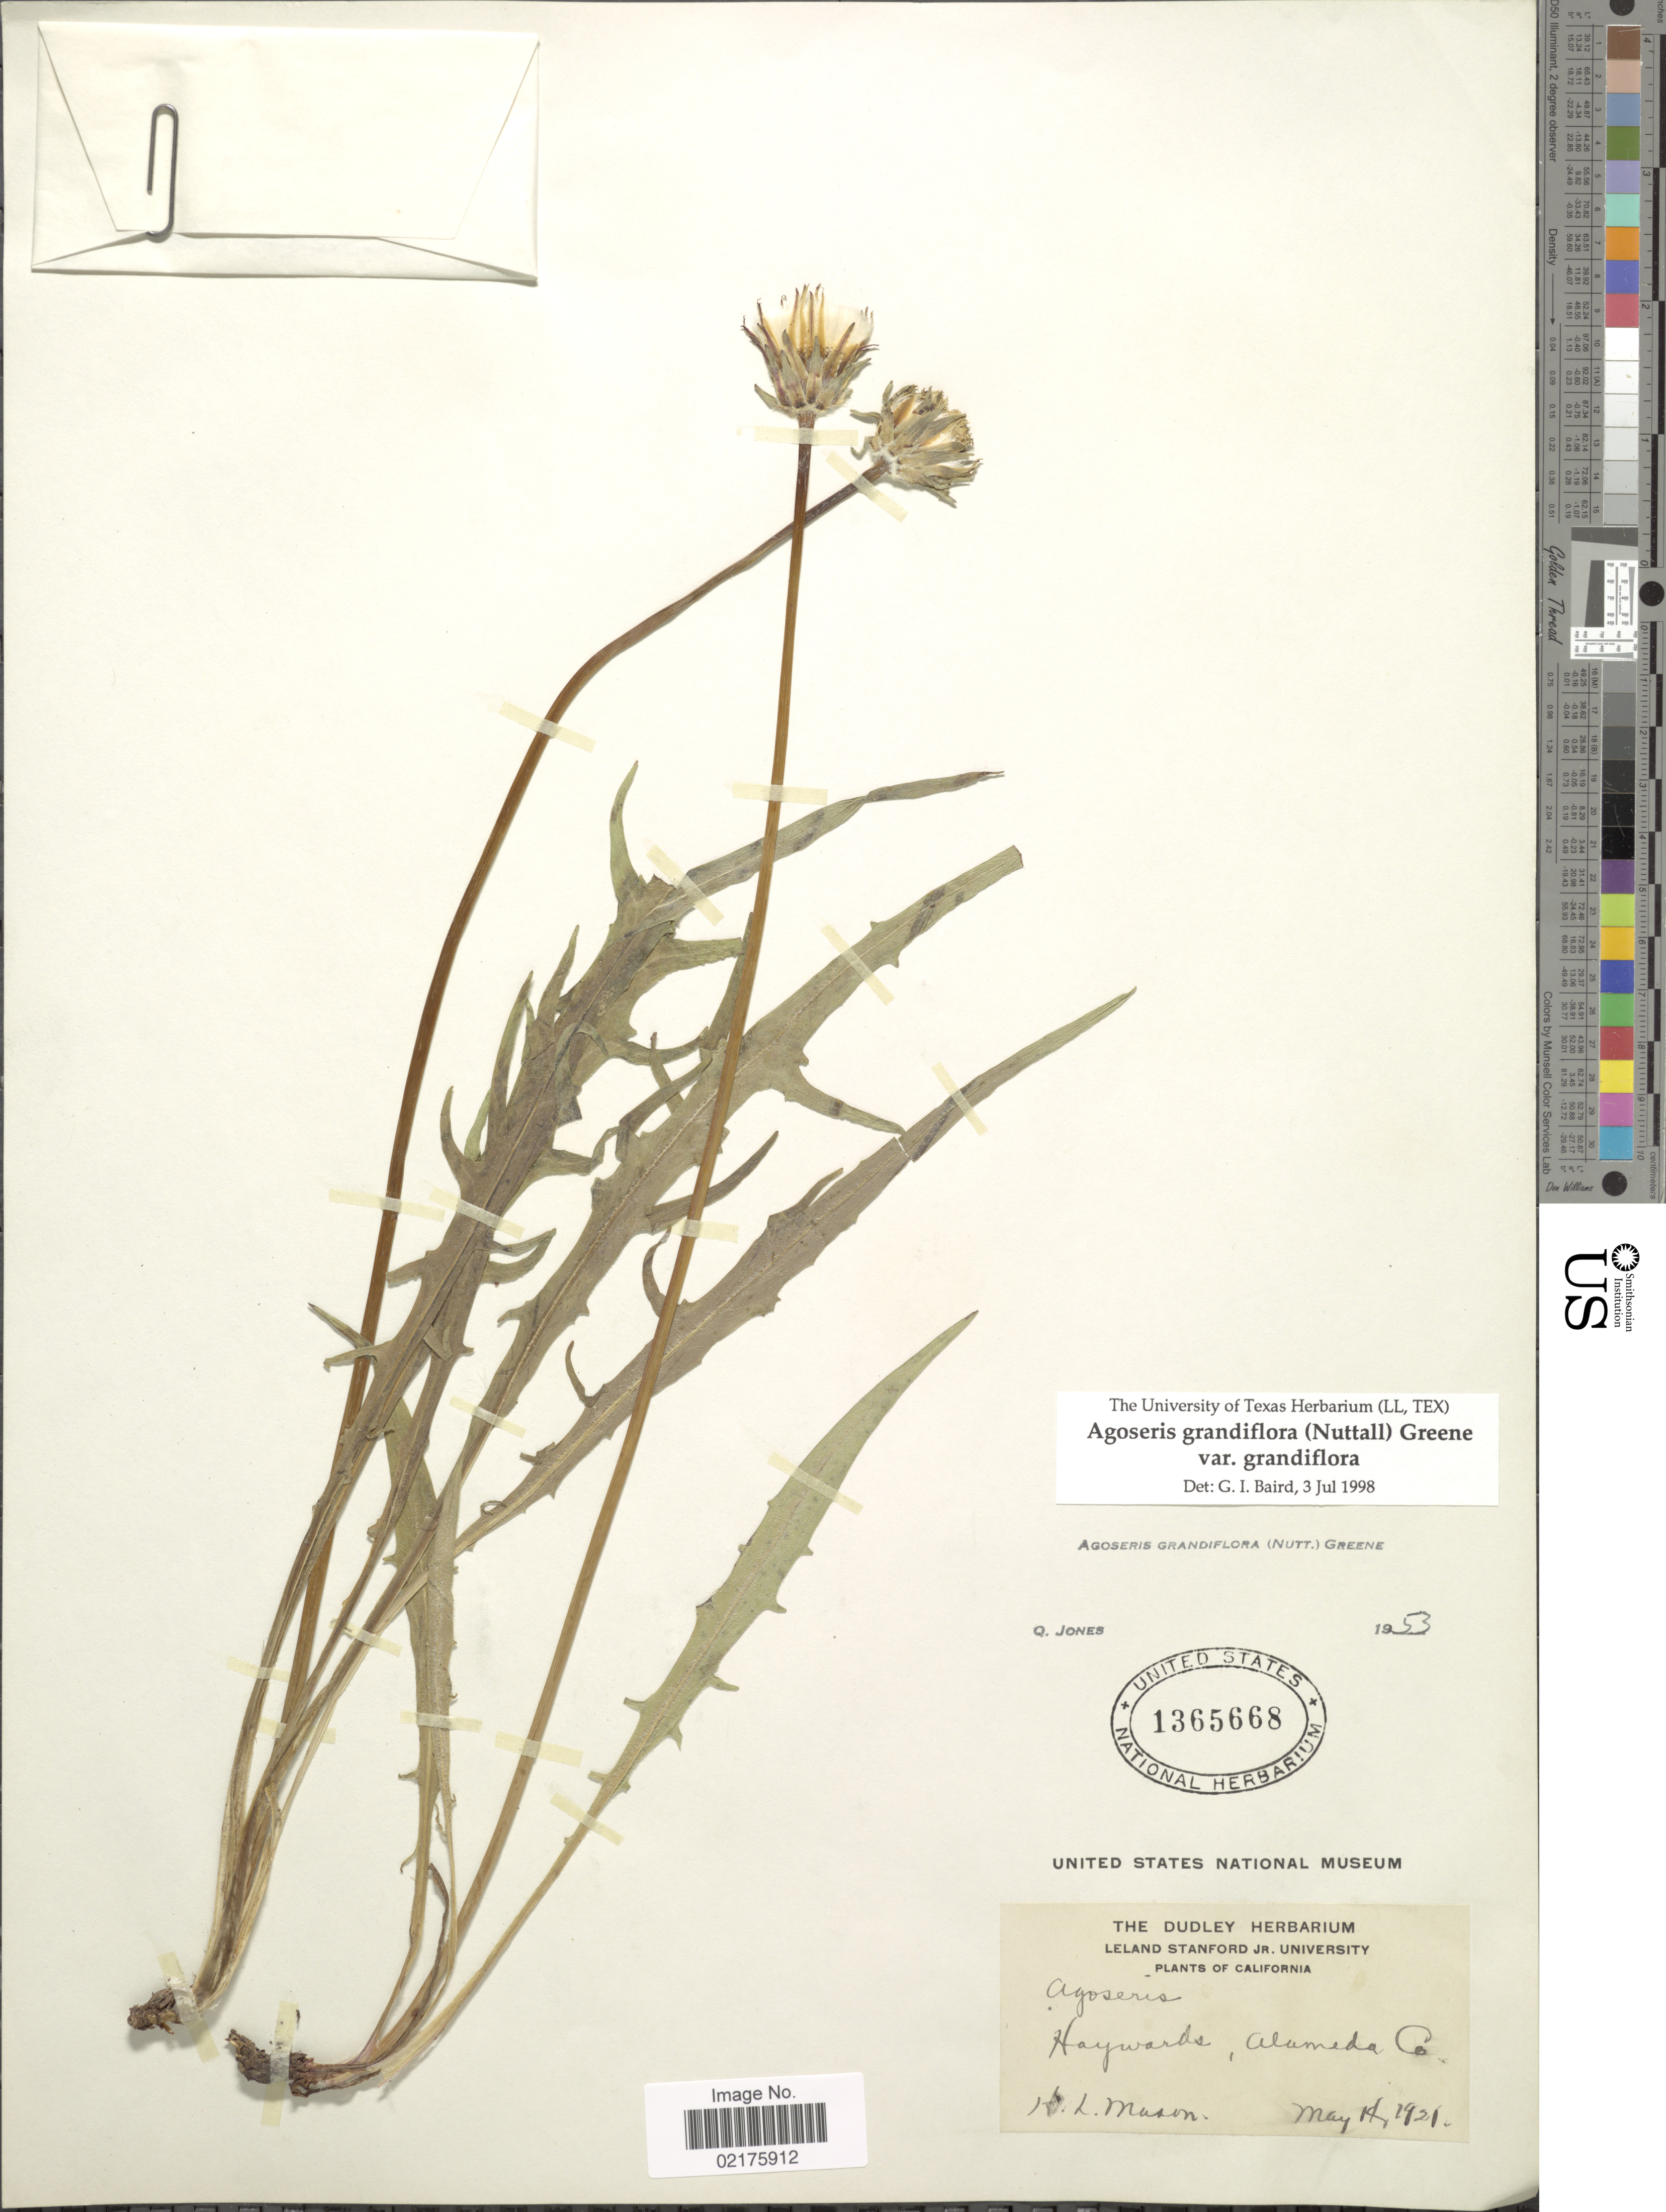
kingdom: Plantae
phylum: Tracheophyta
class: Magnoliopsida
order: Asterales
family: Asteraceae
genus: Agoseris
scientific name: Agoseris grandiflora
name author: (Nutt.) Greene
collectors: H. L. Mason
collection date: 1921-05-18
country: United States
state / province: California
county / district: Alameda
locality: Haywards, Alameda Co.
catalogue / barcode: US 1365668